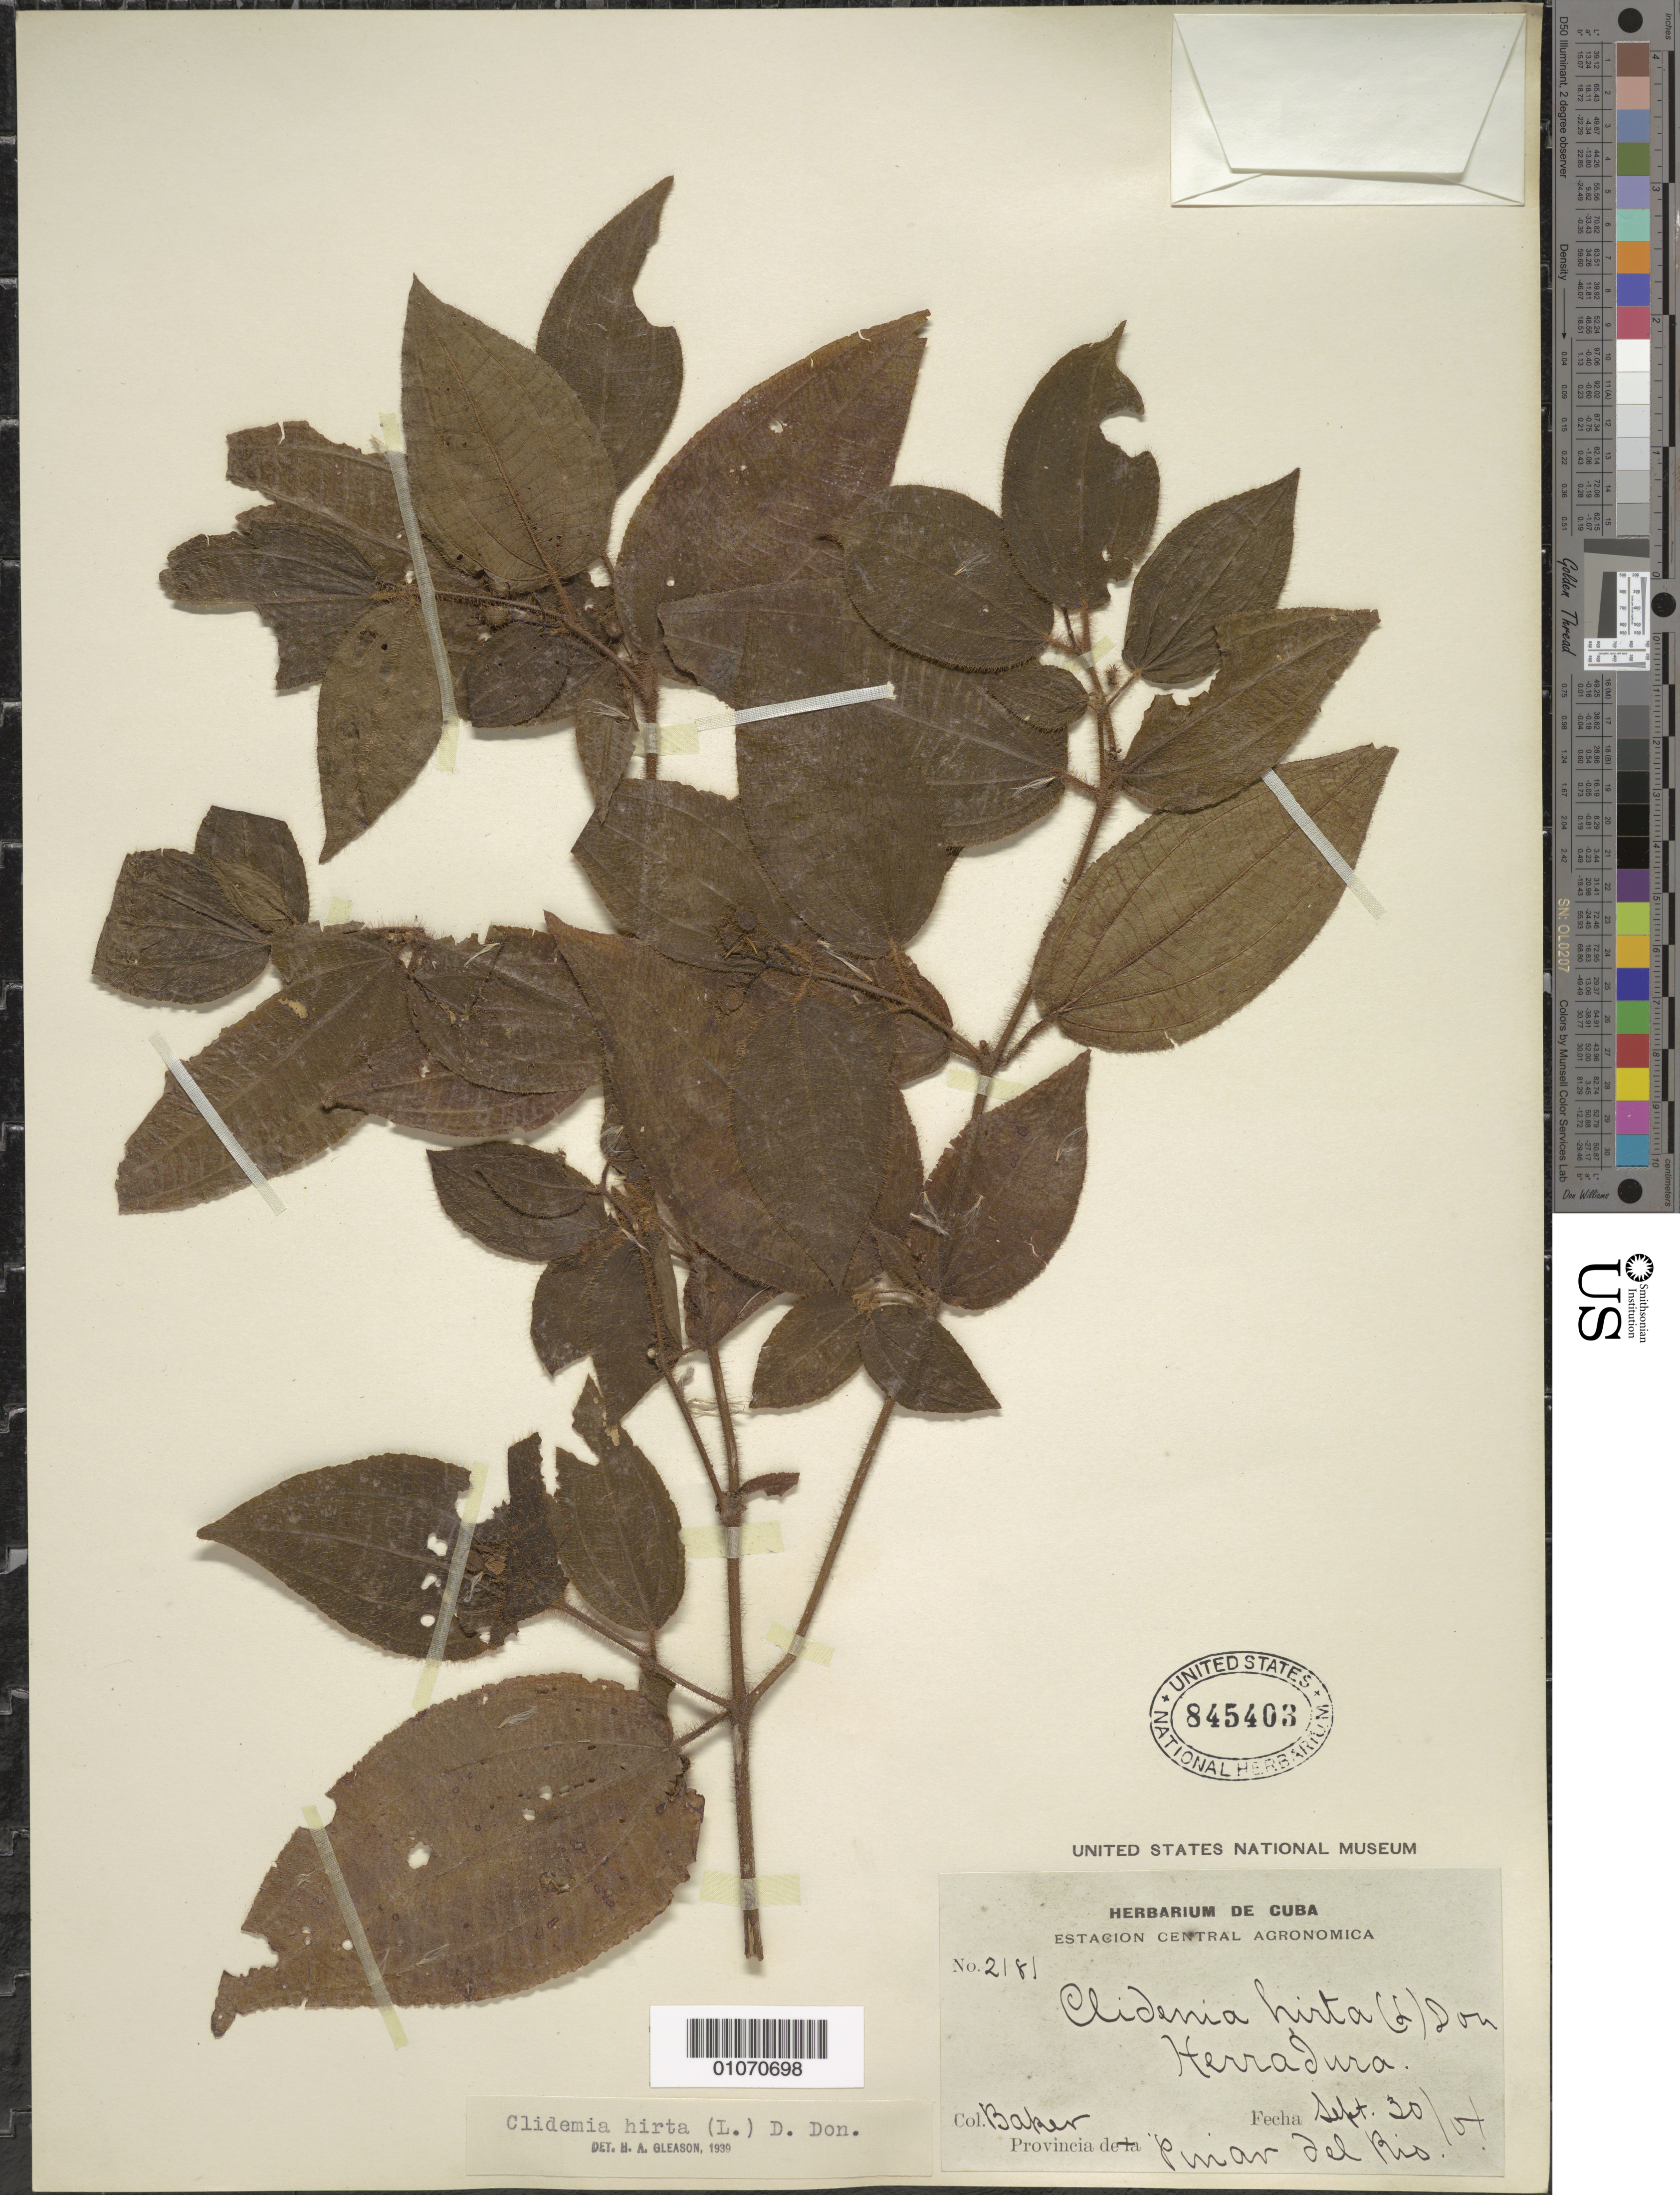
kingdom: Plantae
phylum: Tracheophyta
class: Magnoliopsida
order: Myrtales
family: Melastomataceae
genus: Clidemia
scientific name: Clidemia hirta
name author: (L.) D. Don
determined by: Gleason, H. A.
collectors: C. F. Baker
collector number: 2181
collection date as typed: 30 Sep 1904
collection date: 1904-09-30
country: Cuba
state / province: Pinar del Río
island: Cuba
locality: Herradura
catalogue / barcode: US 845403